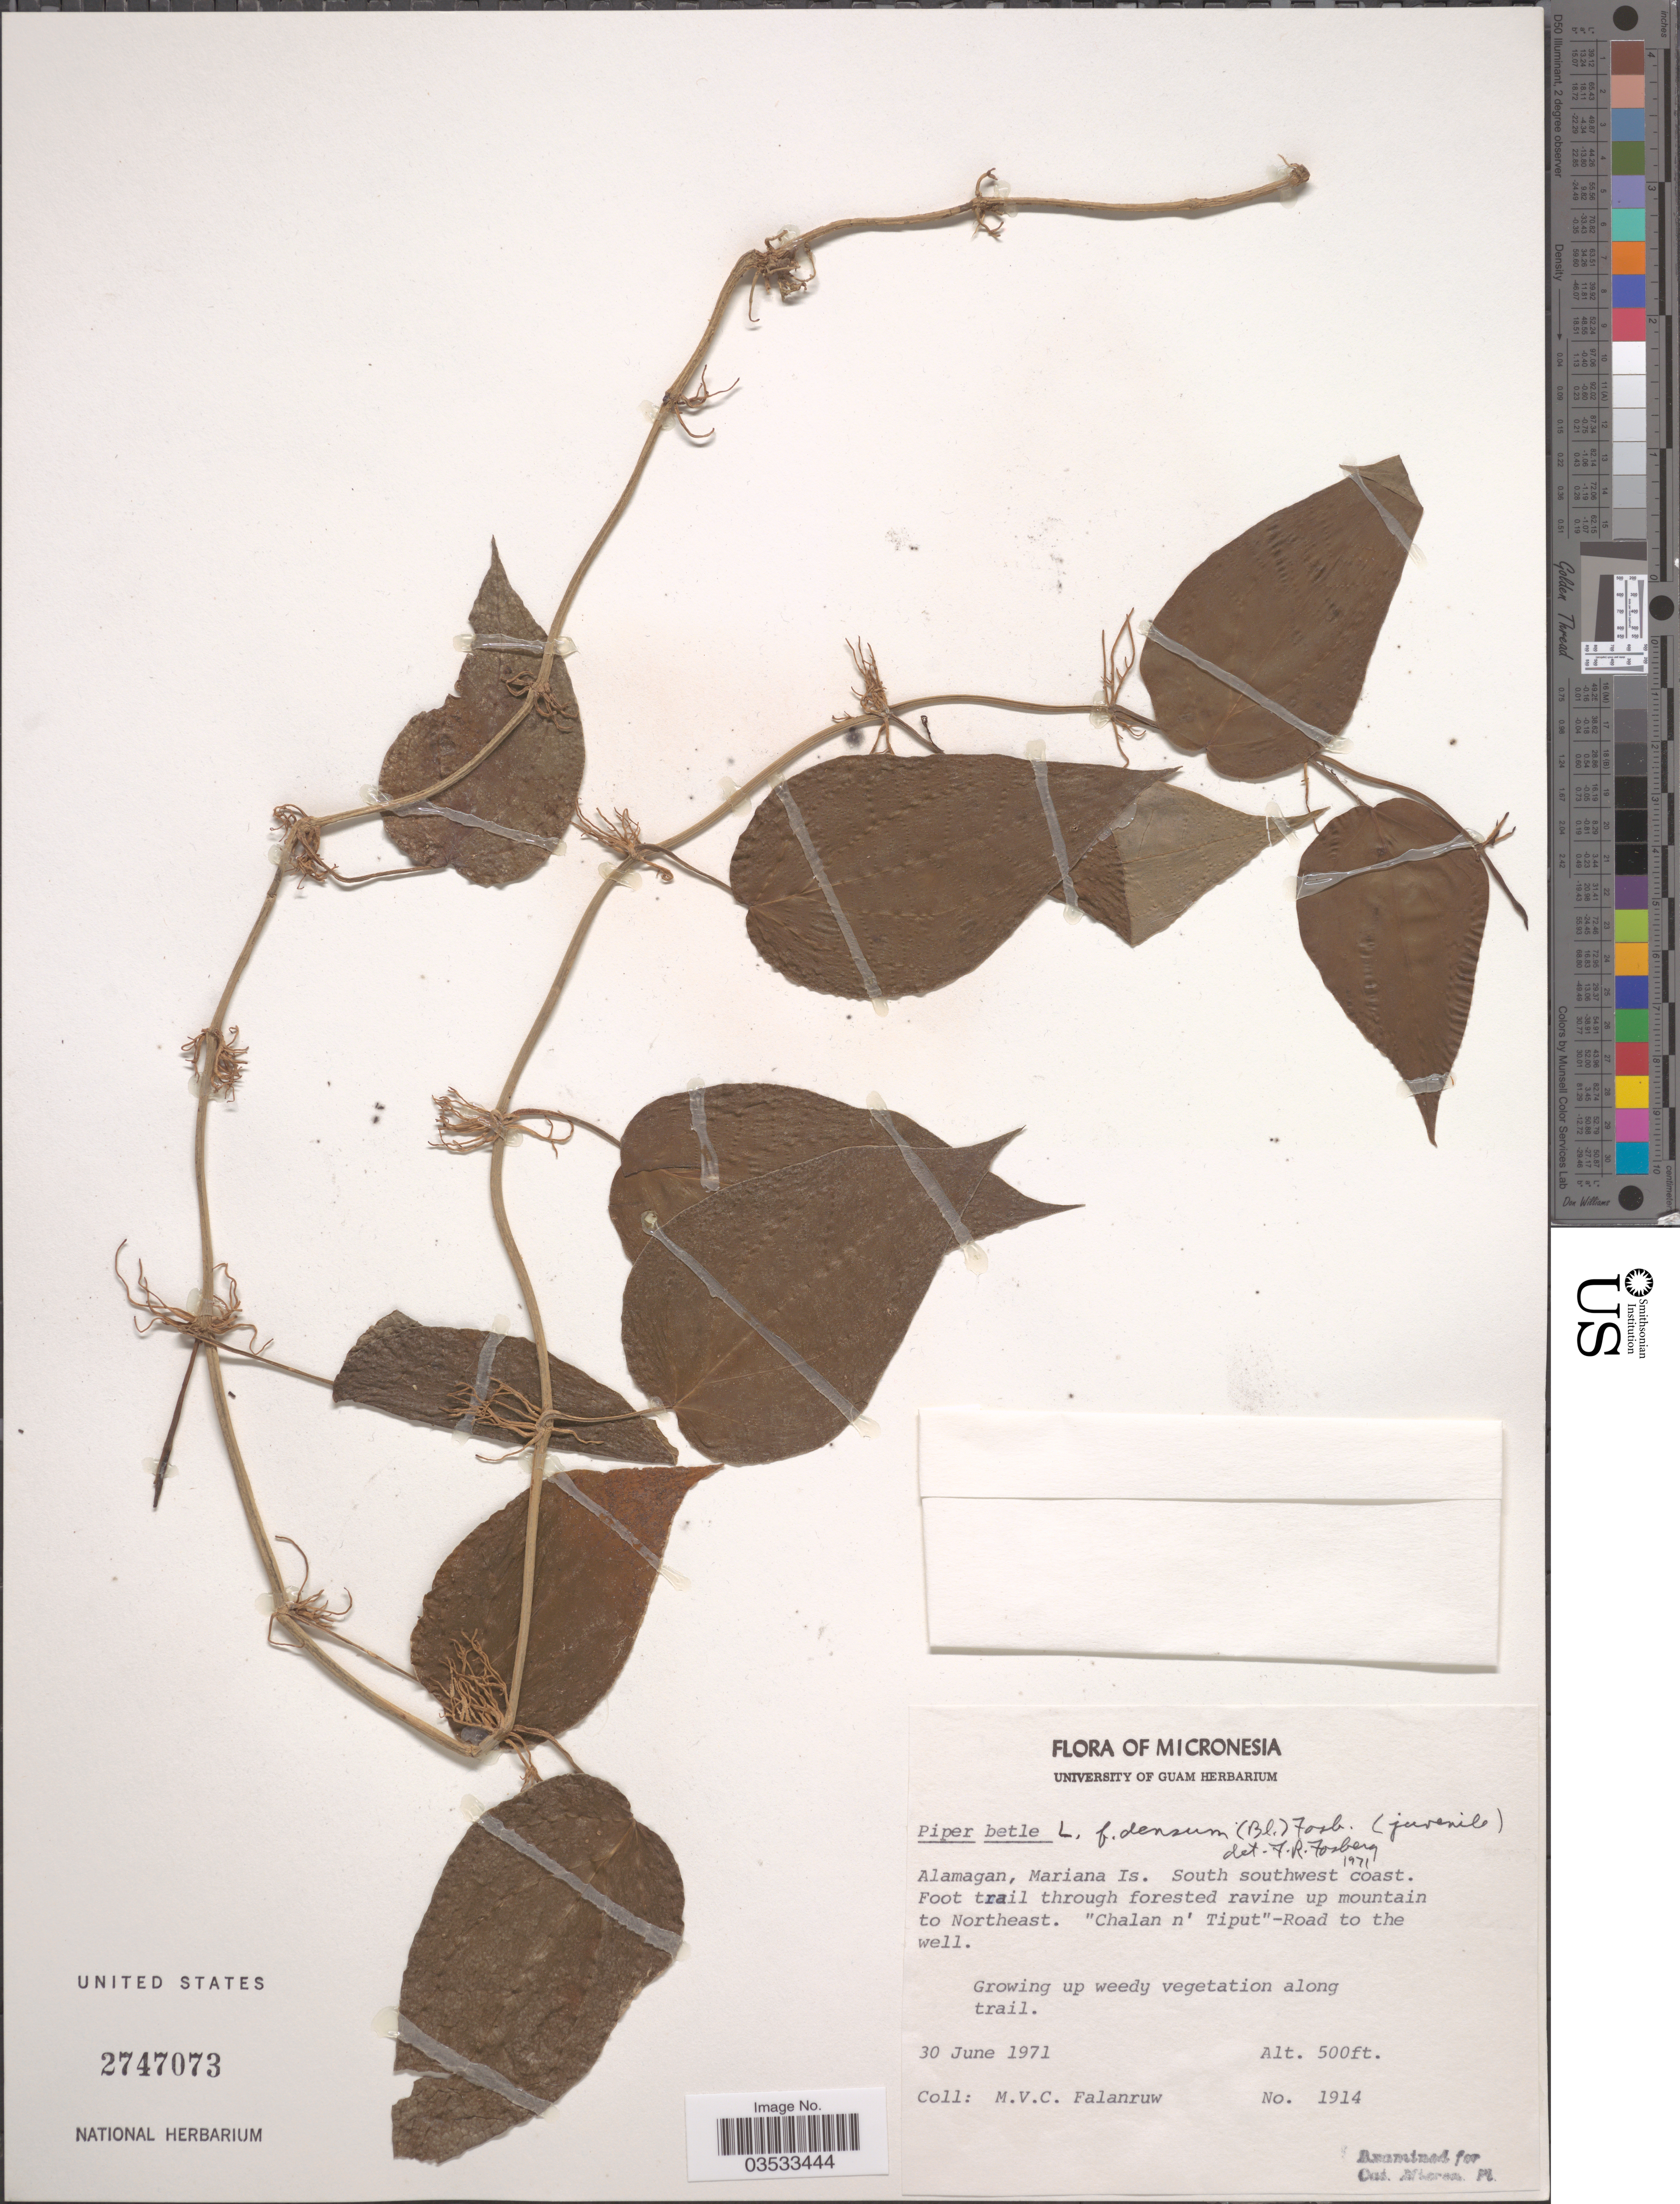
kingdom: Plantae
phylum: Tracheophyta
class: Magnoliopsida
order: Piperales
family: Piperaceae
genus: Piper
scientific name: Piper betle f. densum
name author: (Blume) Fosberg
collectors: M. V. Falanruw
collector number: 1914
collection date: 1971-06-30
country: Northern Mariana Islands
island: Alamagan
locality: Alamagan, Mariana Is. South southwest coast. Foot trail through forested ravine up mountain to Northeast. 'Chalan n' Tiput'-Road to the well.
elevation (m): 152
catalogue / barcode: US 2747073